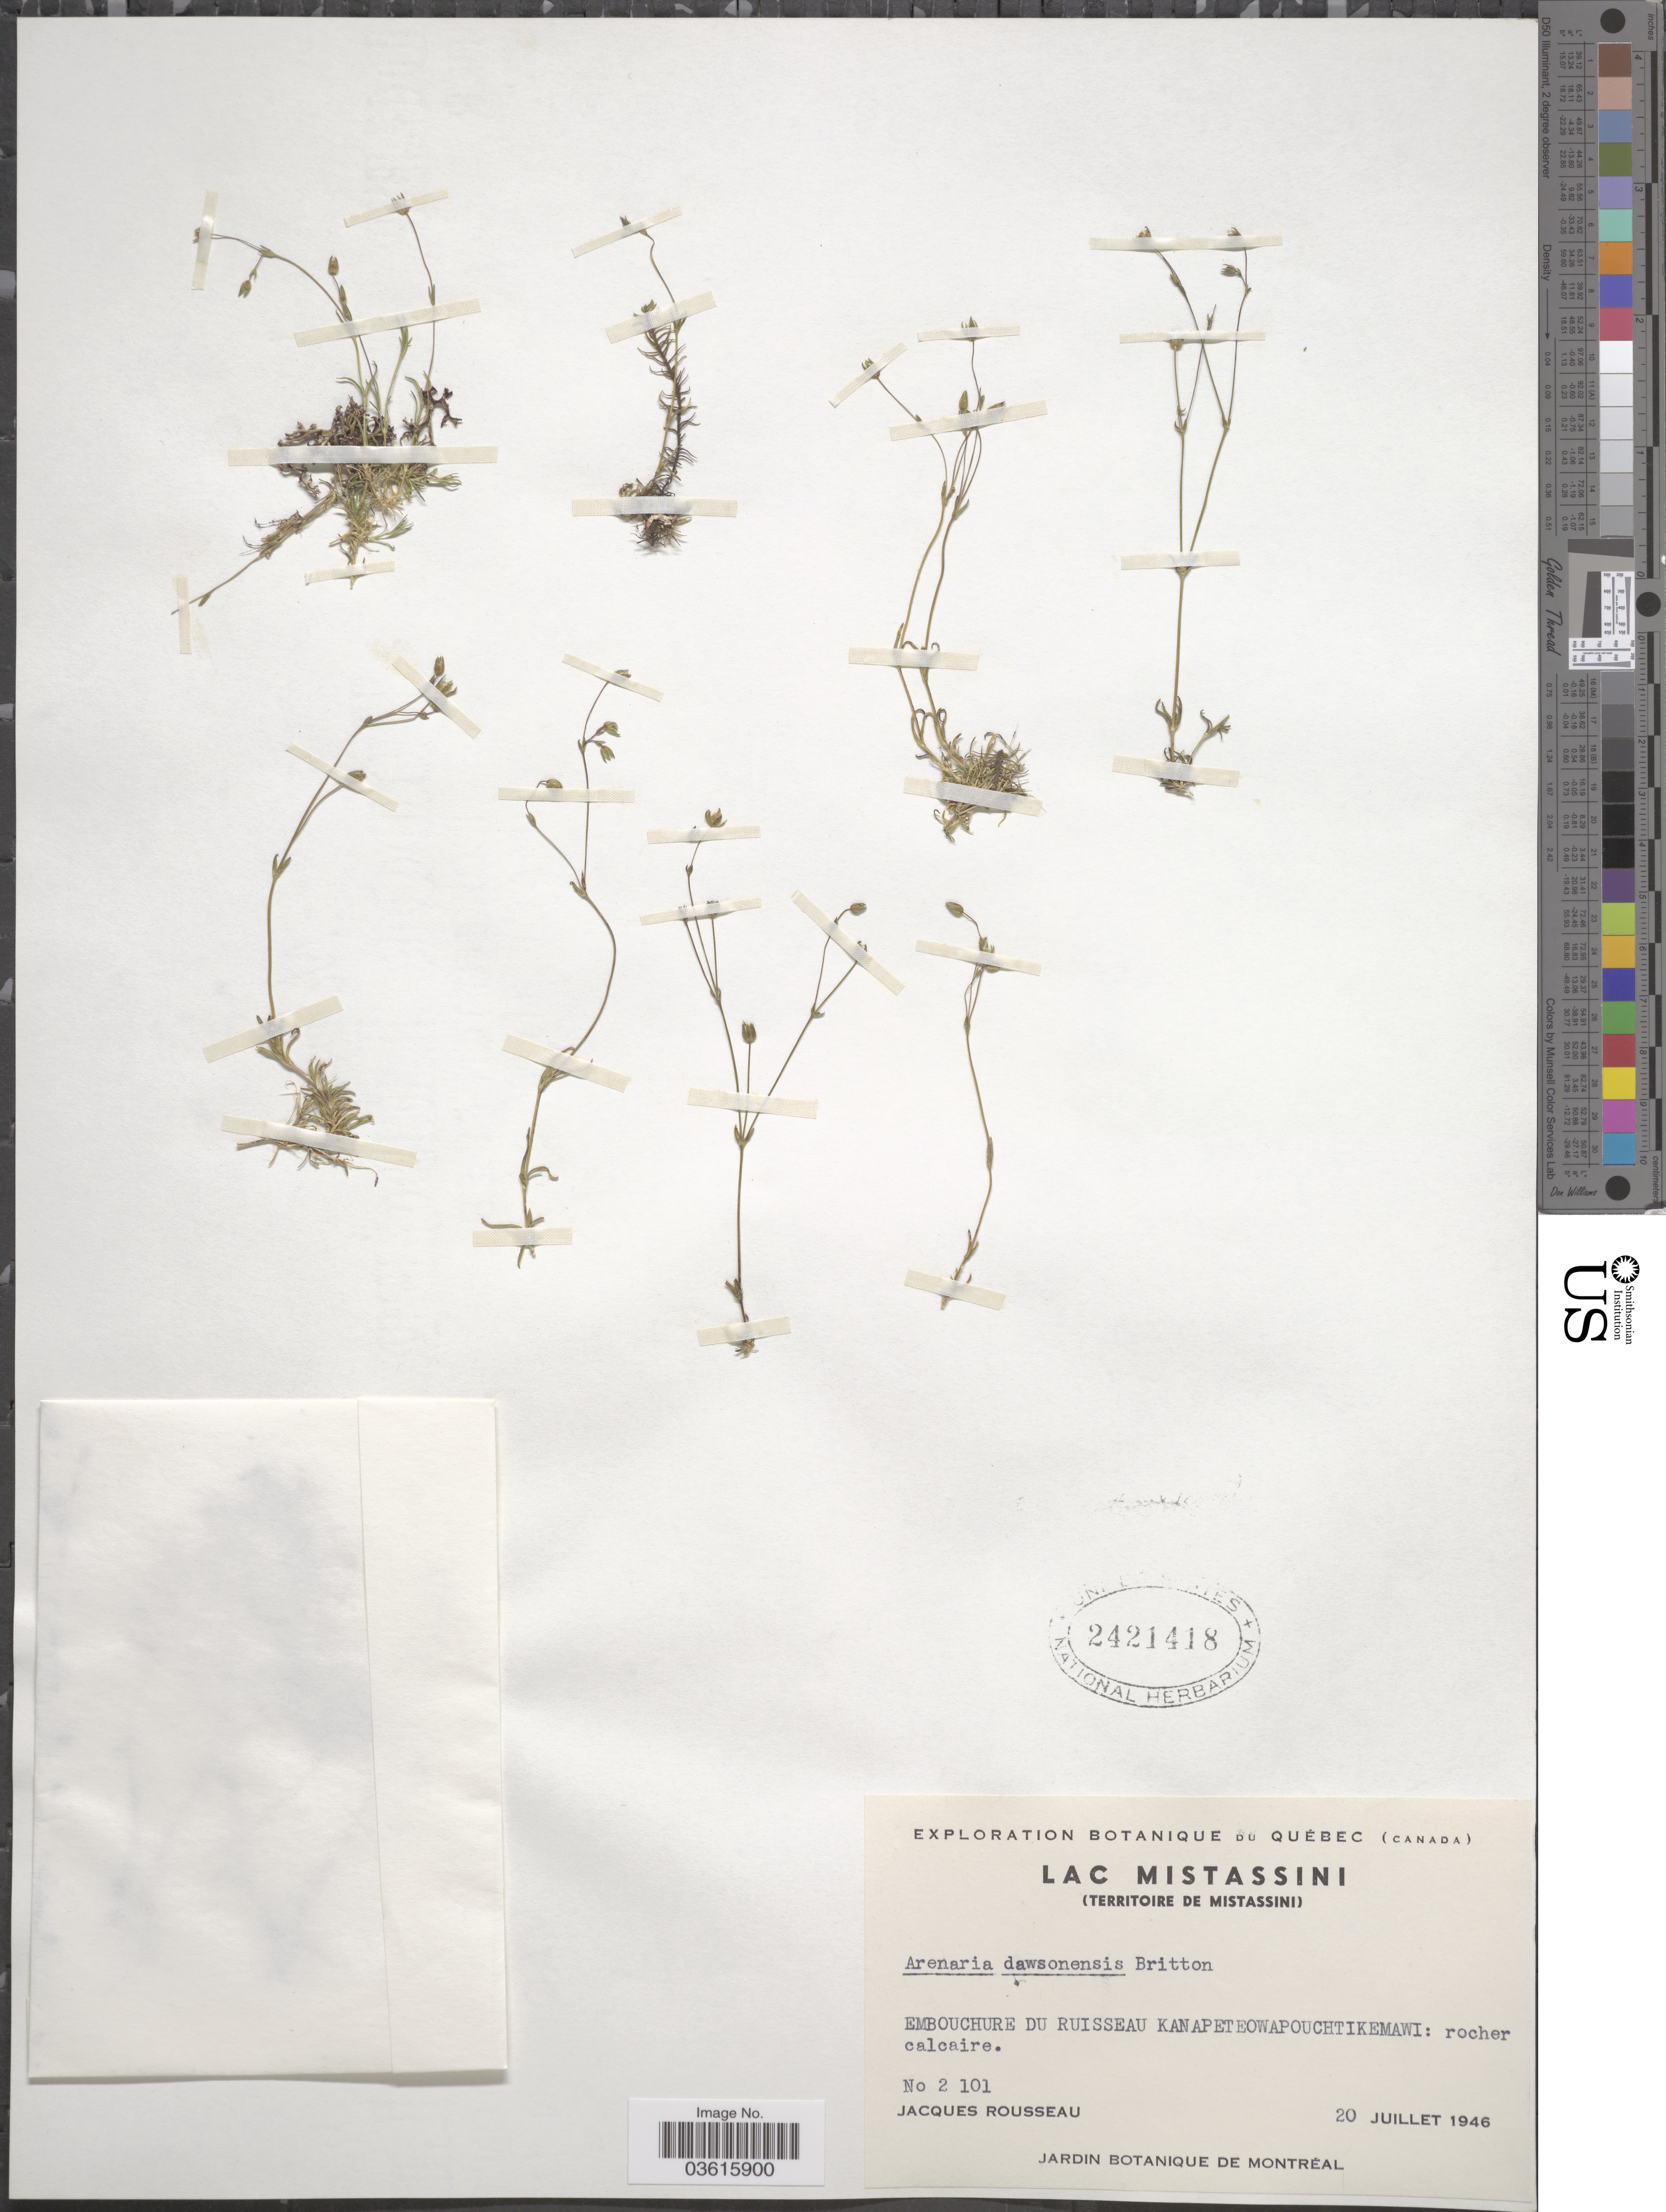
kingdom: Plantae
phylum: Tracheophyta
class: Magnoliopsida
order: Caryophyllales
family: Caryophyllaceae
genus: Minuartia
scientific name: Minuartia dawsonensis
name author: (Britton) House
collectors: J. Rousseau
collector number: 2101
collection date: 1946-07-20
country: Canada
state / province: Quebec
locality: Lac Mistassini (Territoire de Mistassini). Embouchure du Ruisseau Kanapeteowapouchtikemawi.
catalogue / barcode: US 2421418